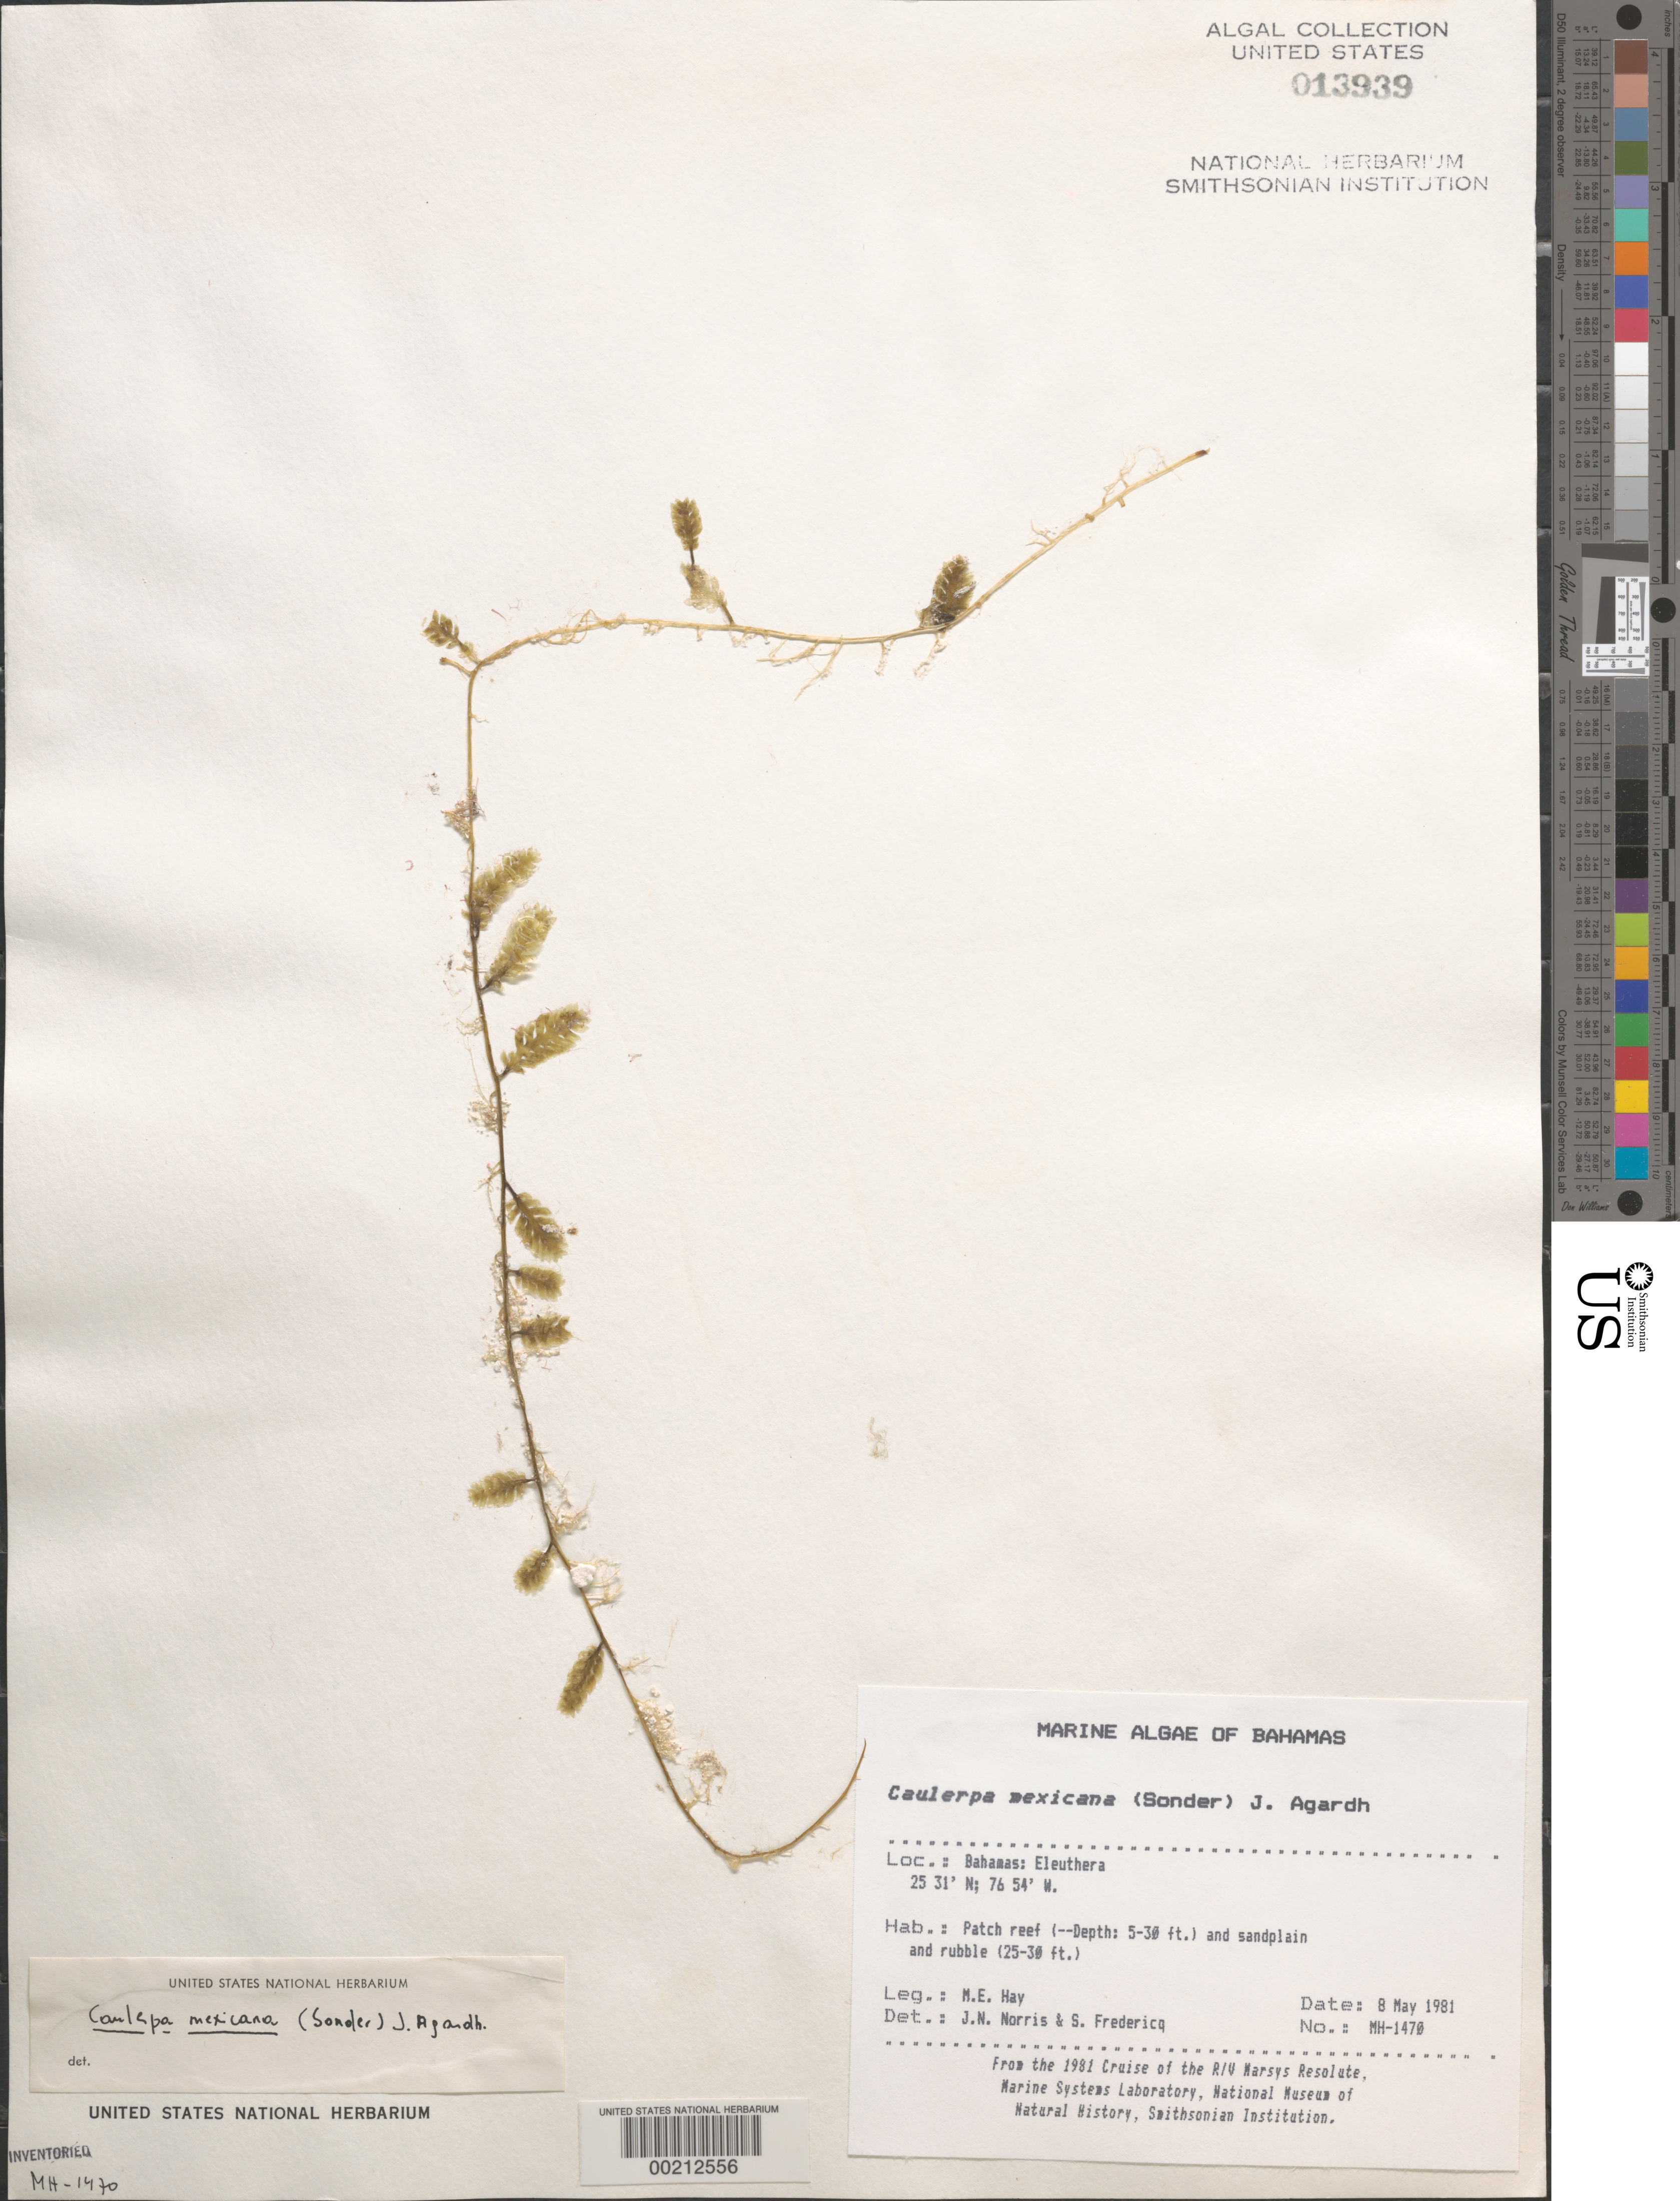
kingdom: Plantae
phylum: Chlorophyta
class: Ulvophyceae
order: Bryopsidales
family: Caulerpaceae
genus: Caulerpa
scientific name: Caulerpa mexicana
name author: Sond. ex Kütz.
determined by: Norris, J. N.; Fredericq, S.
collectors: M. E. Hay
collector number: MEH-1470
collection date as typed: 08 May 1981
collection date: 1981-05-08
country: Bahamas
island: Eleuthera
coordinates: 23 31 N, 78 54 W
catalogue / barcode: US 13939